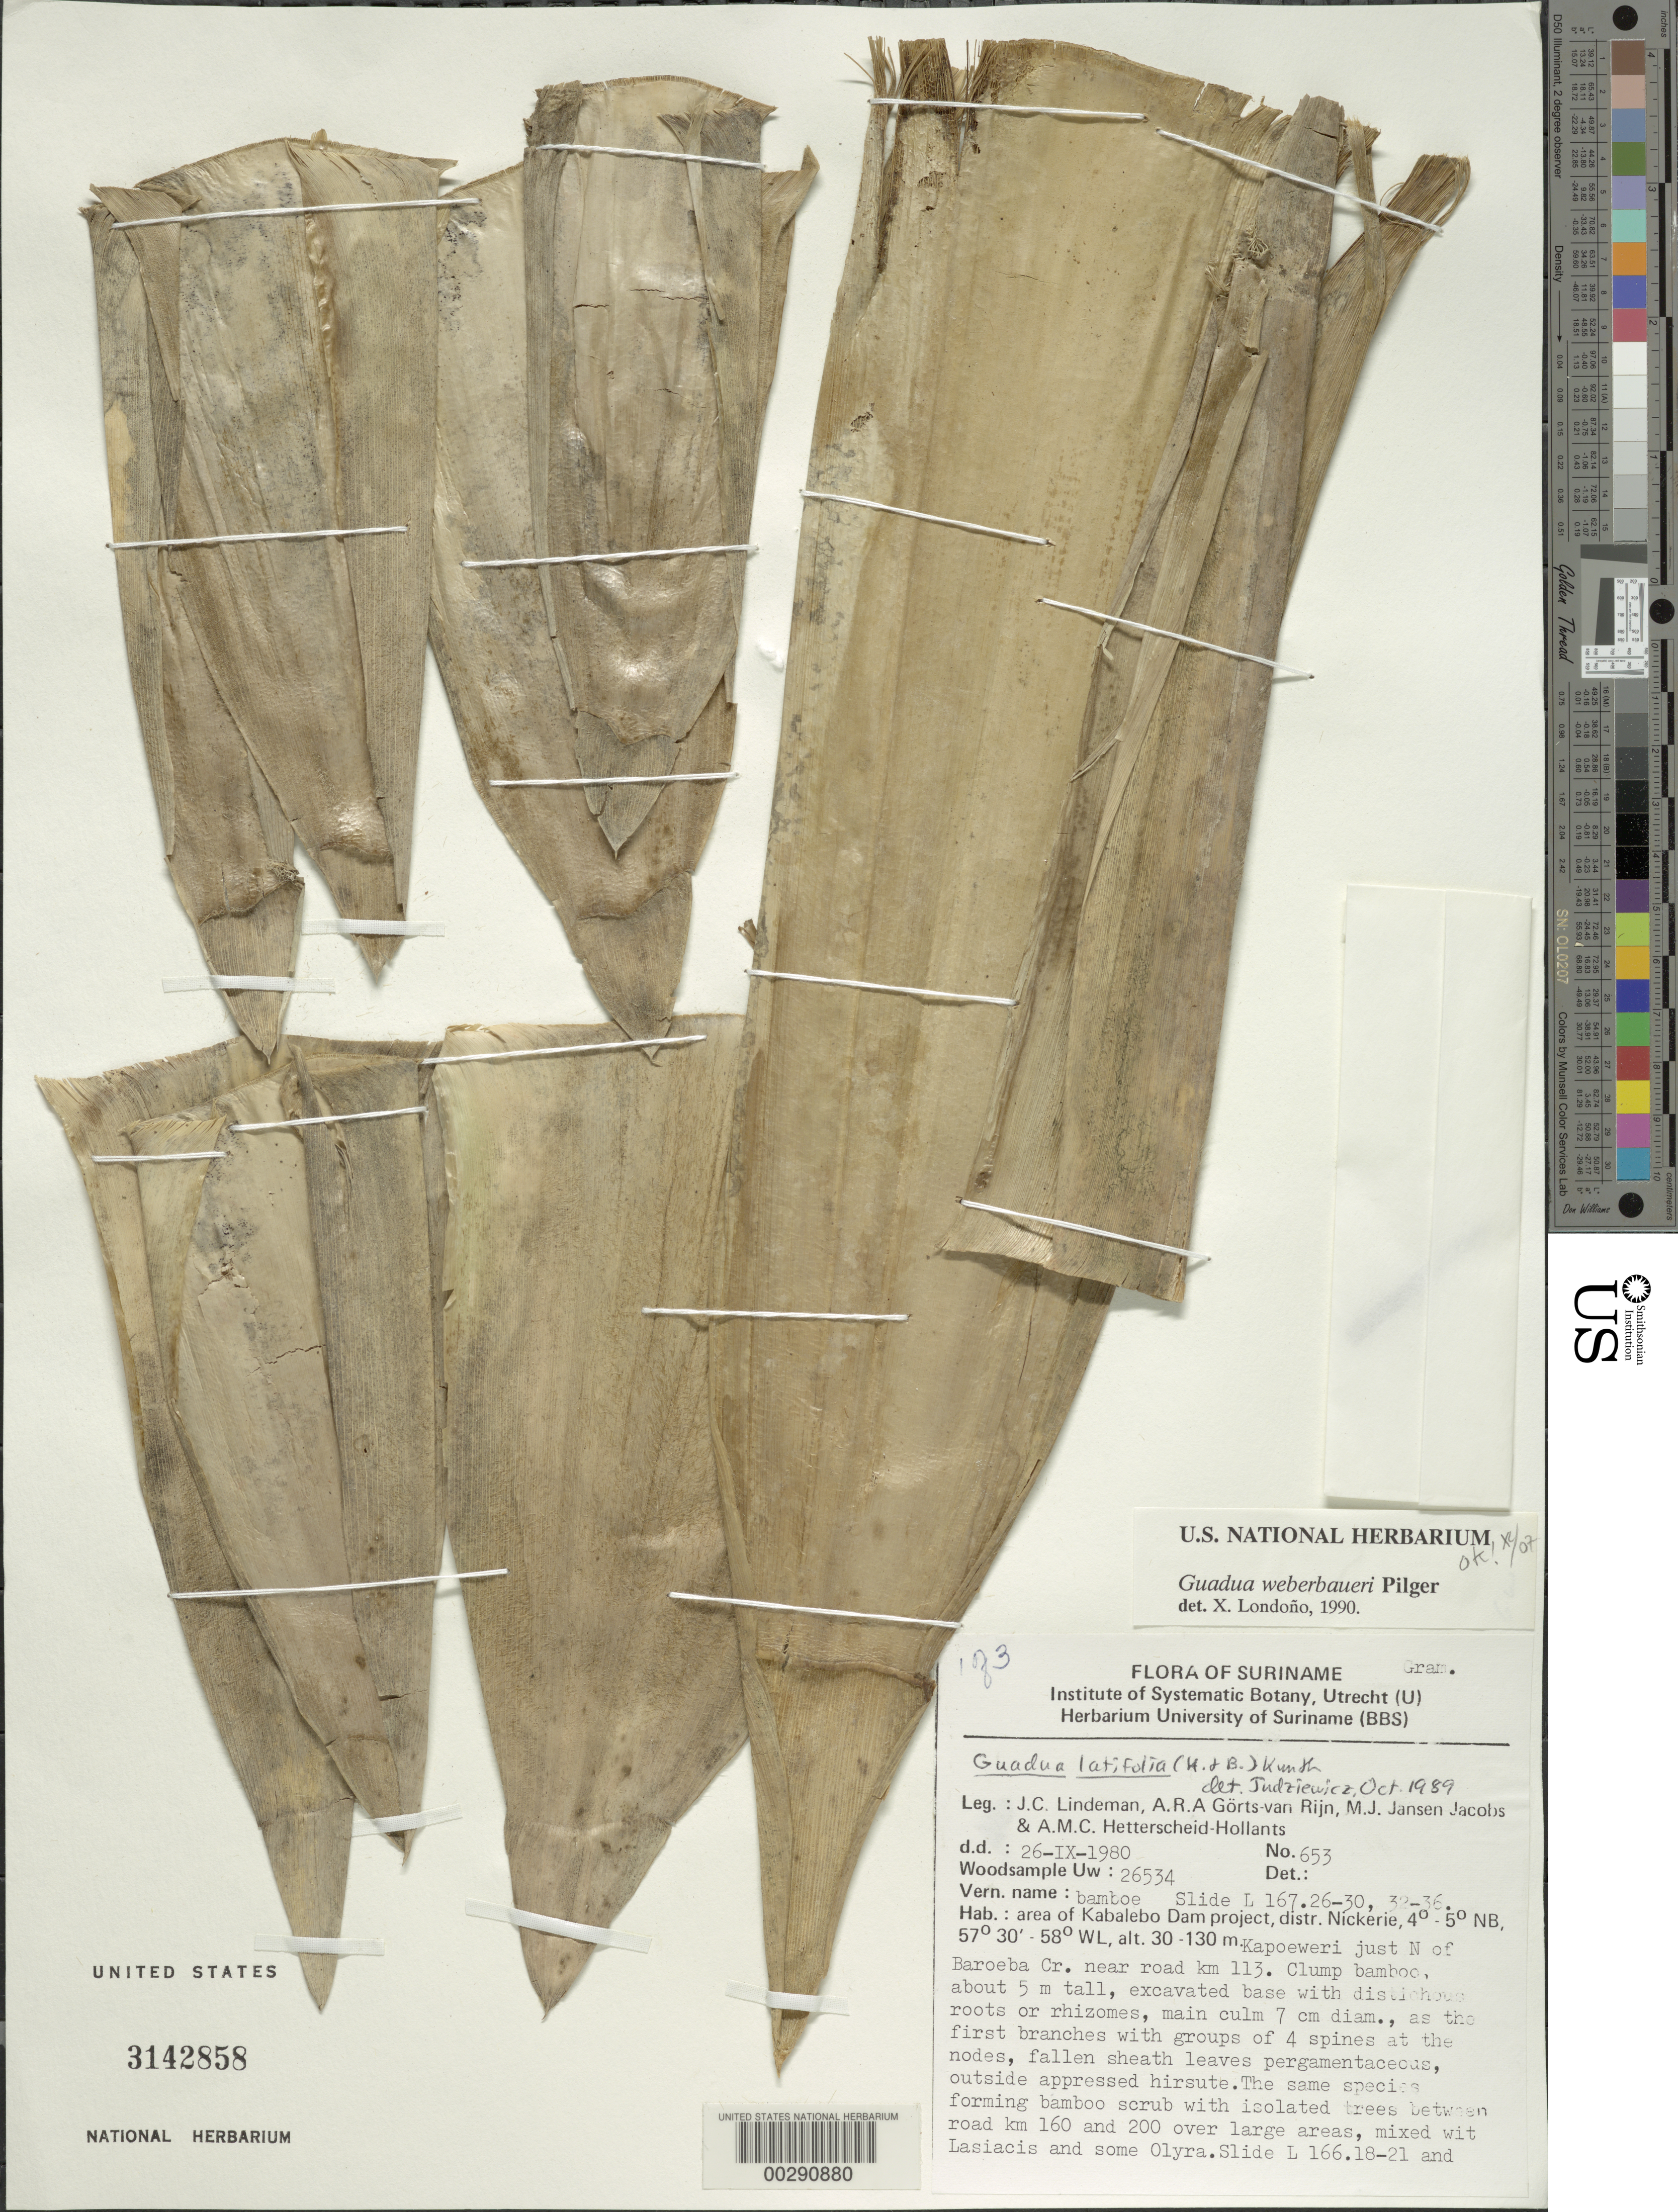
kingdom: Plantae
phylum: Tracheophyta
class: Liliopsida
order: Poales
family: Poaceae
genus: Guadua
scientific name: Guadua weberbaueri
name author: Pilg.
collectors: J. C. Lindeman, A. .R. A. Görts-van Rijn, M. J. Jansen-Jacobs & A. Hetterscheid-Hollants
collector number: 653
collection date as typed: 26 Sep 1980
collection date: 1980-09-26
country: Suriname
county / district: Nickerie Dist.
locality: Area of kabalebo dam project; kapoeweri just n of baroeba cr. near road km 113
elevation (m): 30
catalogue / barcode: US 3142858